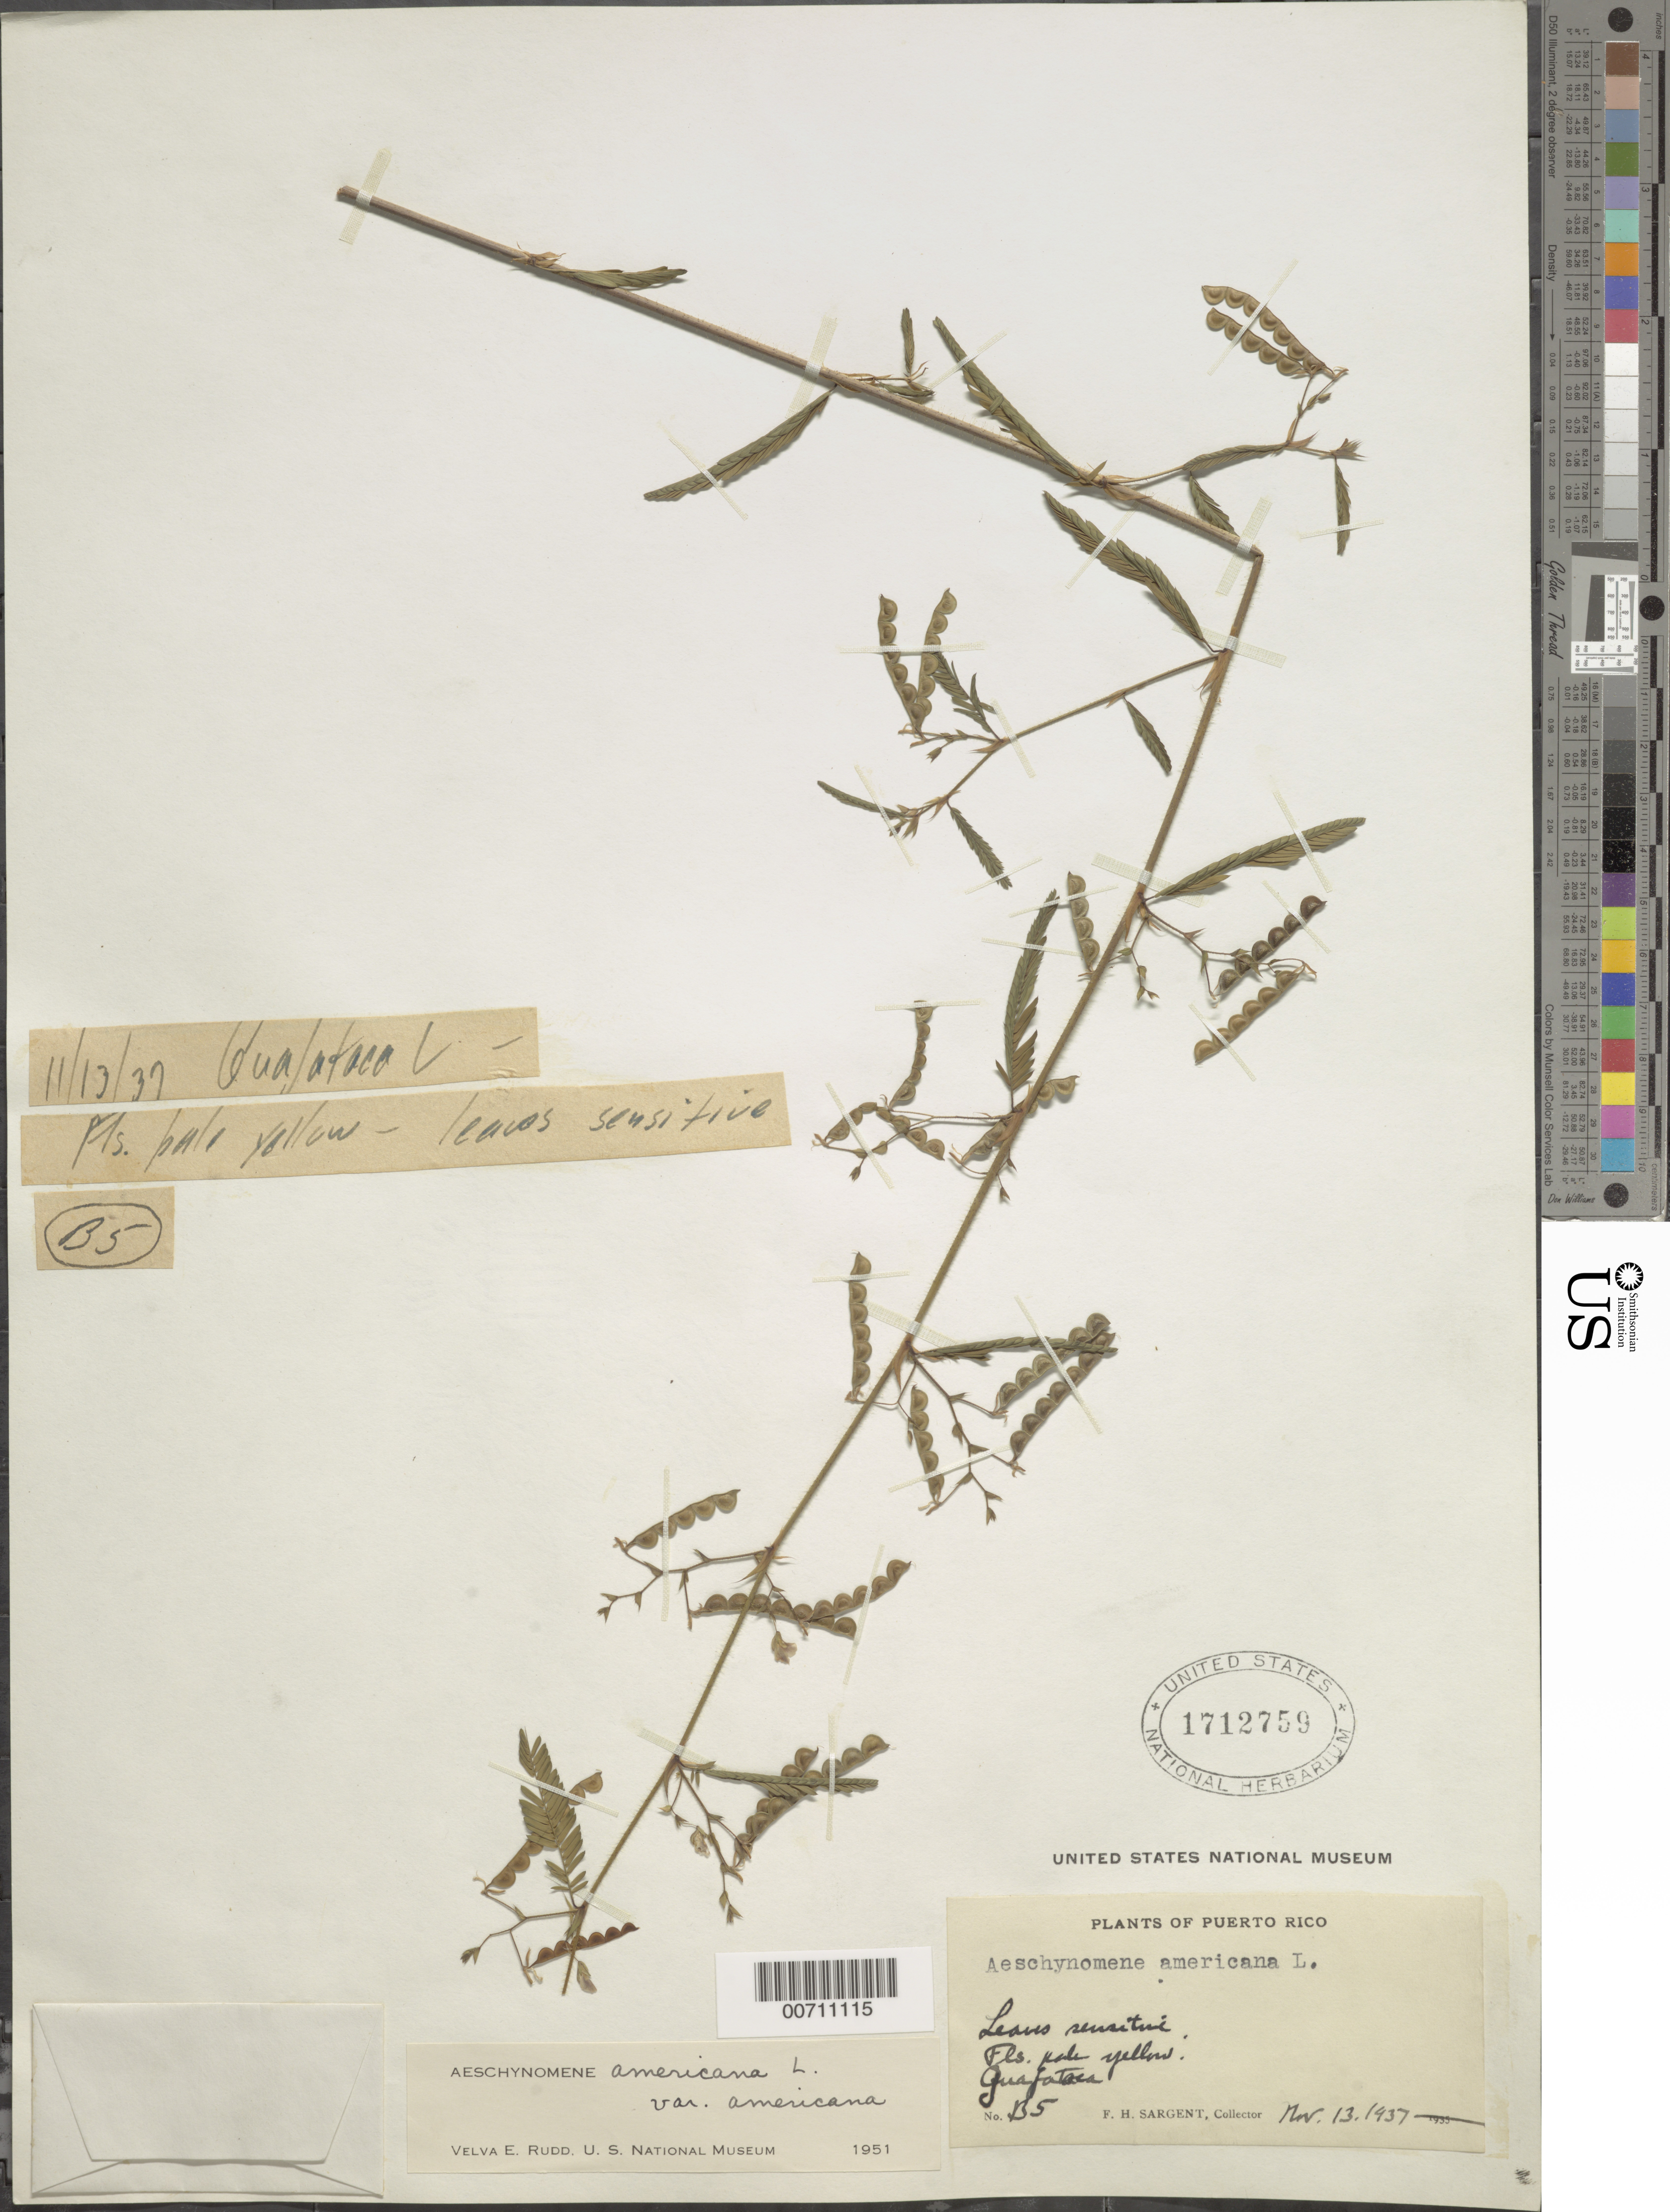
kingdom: Plantae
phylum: Tracheophyta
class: Magnoliopsida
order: Fabales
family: Fabaceae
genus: Aeschynomene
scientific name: Aeschynomene americana var. americana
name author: L.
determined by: Rudd, V. E.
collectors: F. H. Sargent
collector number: B5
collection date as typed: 13 Nov 1937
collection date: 1937-11-13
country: Puerto Rico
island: Greater Antilles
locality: Guajataca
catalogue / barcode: US 1712759